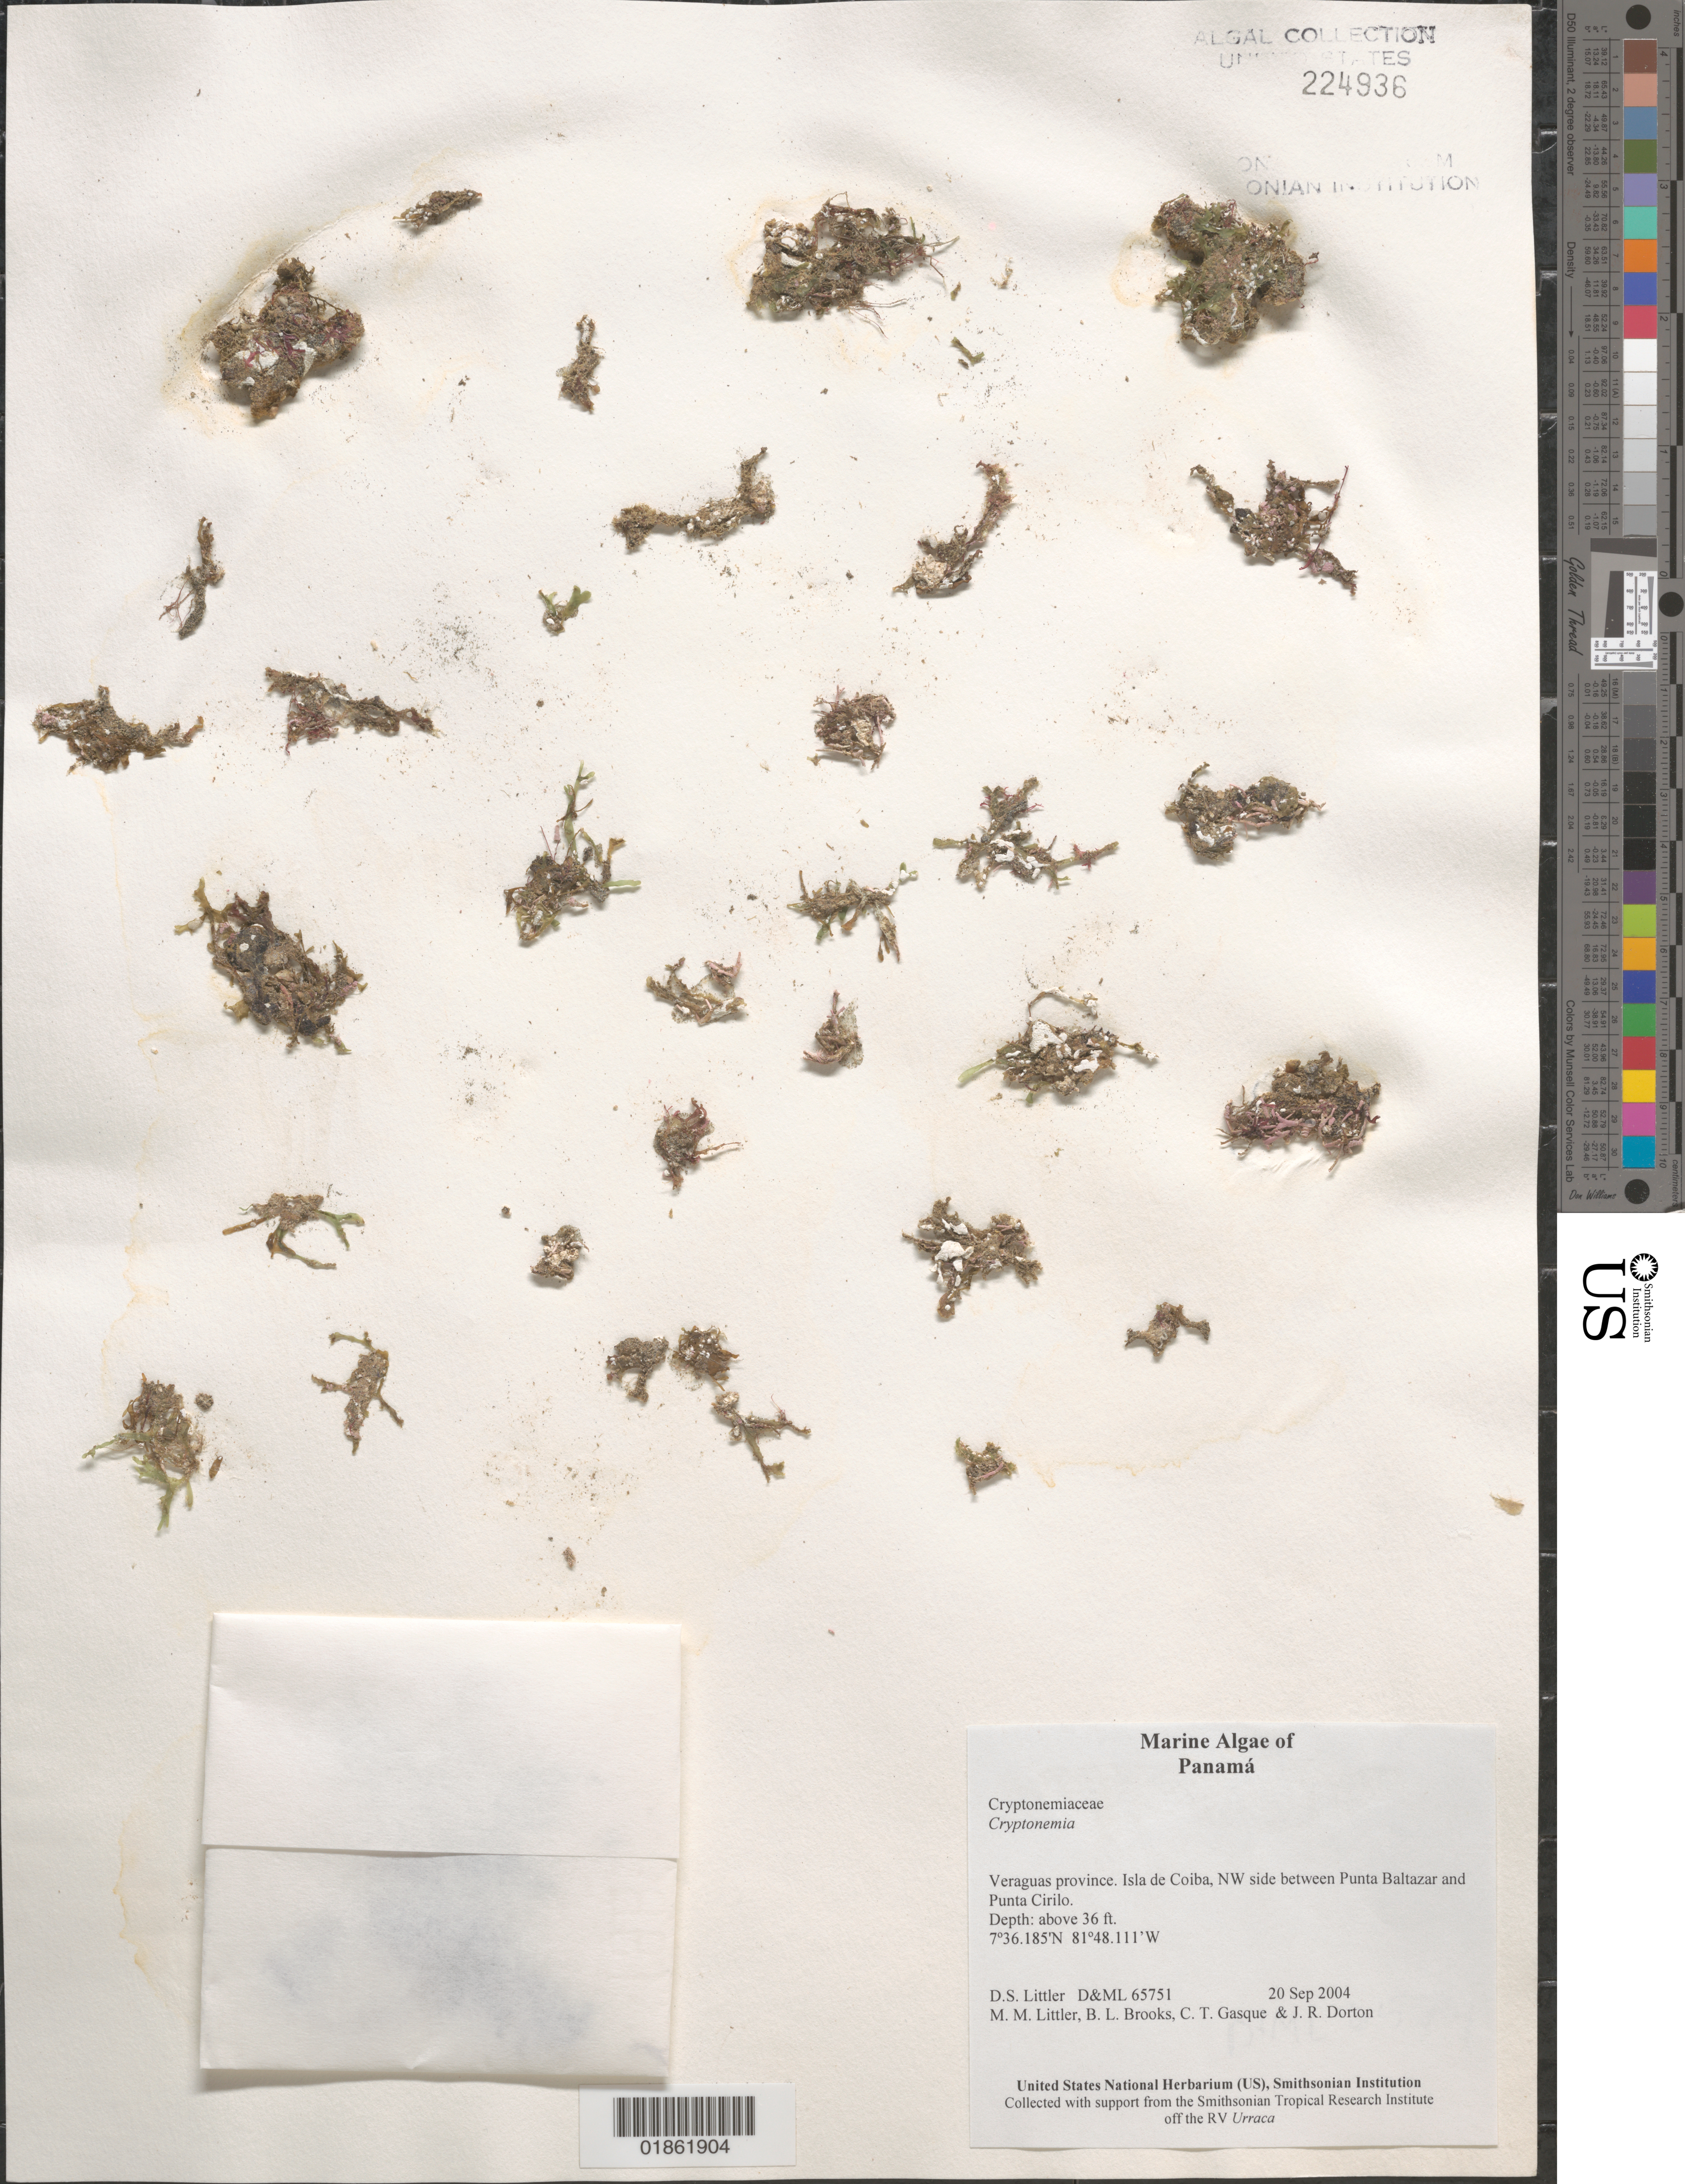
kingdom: Plantae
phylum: Rhodophyta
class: Florideophyceae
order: Halymeniales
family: Halymeniaceae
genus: Cryptonemia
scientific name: Cryptonemia sp.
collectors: D. S. Littler, M. M. Littler, J. Dorton & C. Gasque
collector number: D&ML 65751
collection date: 2004-09-20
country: Panama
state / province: Veraguas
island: Coiba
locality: Isla de Coiba. NW side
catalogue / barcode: US 224936